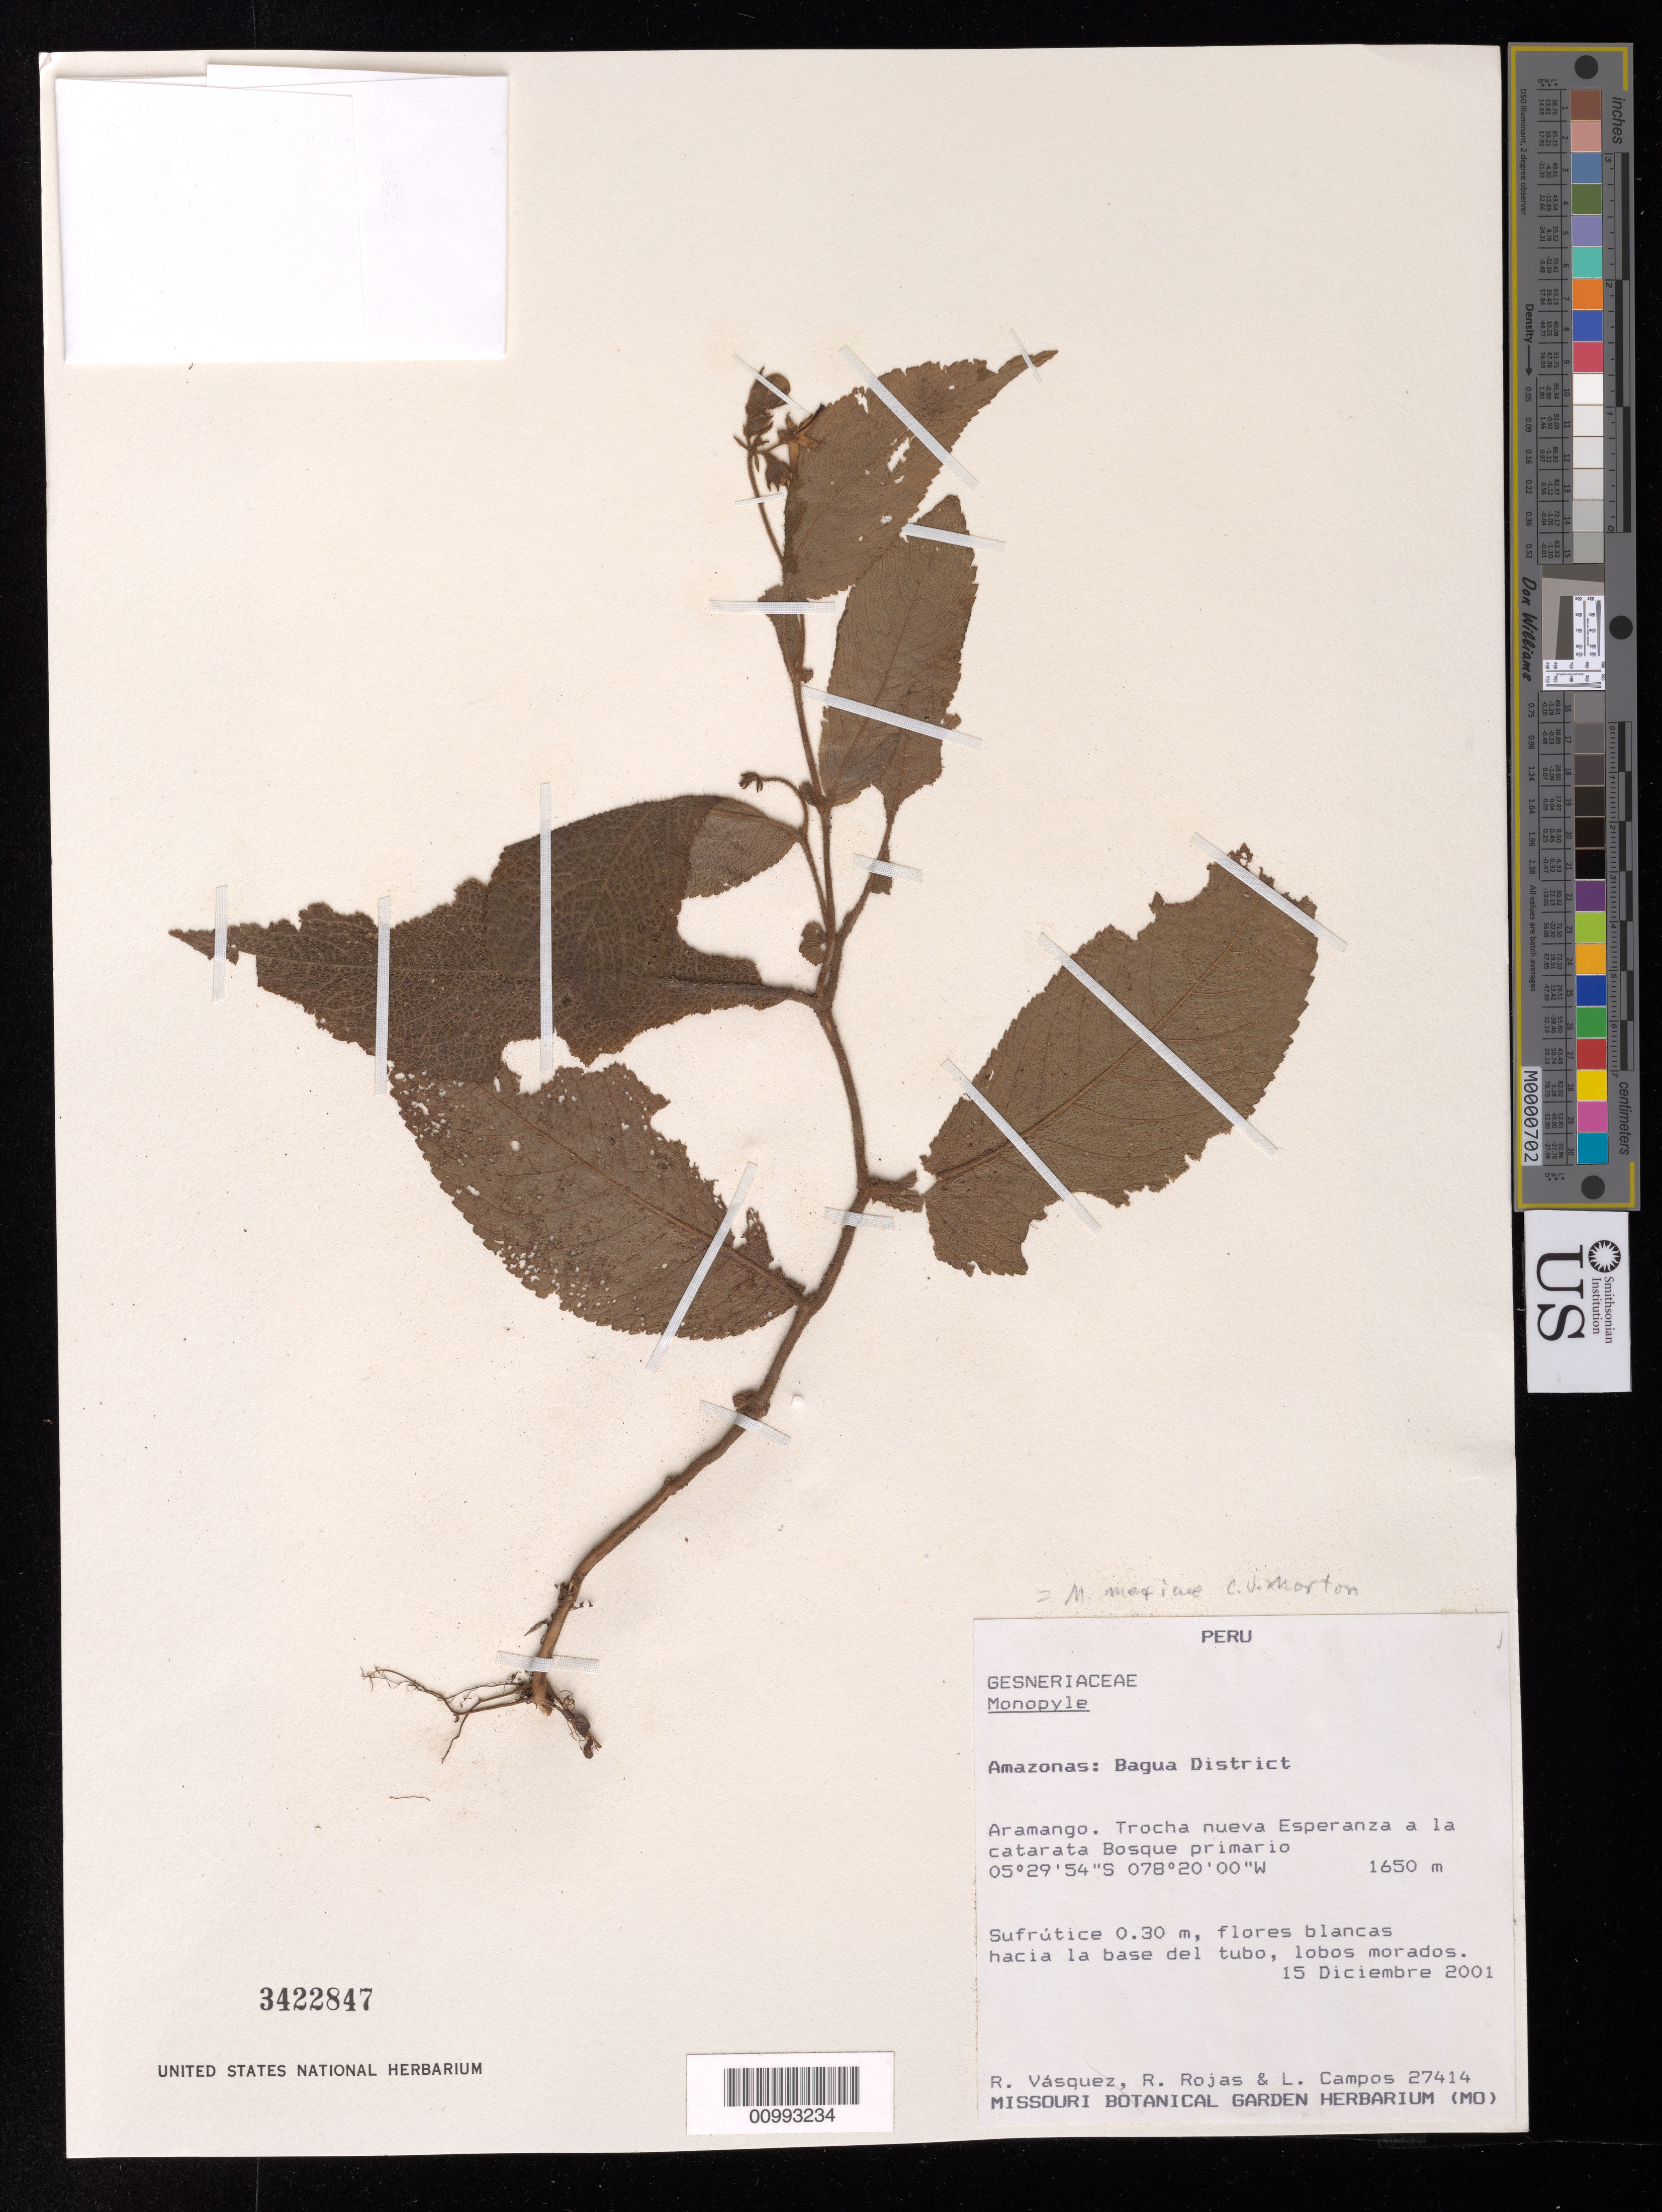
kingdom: Plantae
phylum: Tracheophyta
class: Magnoliopsida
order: Lamiales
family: Gesneriaceae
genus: Monopyle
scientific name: Monopyle mexiae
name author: C.V. Morton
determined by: Skog, Laurence E.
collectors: R. Vásquez, R. Rojas & L. Campos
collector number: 27414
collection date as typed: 15 Dec 2001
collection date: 2001-12-15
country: Peru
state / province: Amazonas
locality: Amazonas: Bagua District. Aramango, trocha nueva Esperanza a la catarata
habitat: Bosque primario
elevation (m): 1650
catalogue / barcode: US 3422847